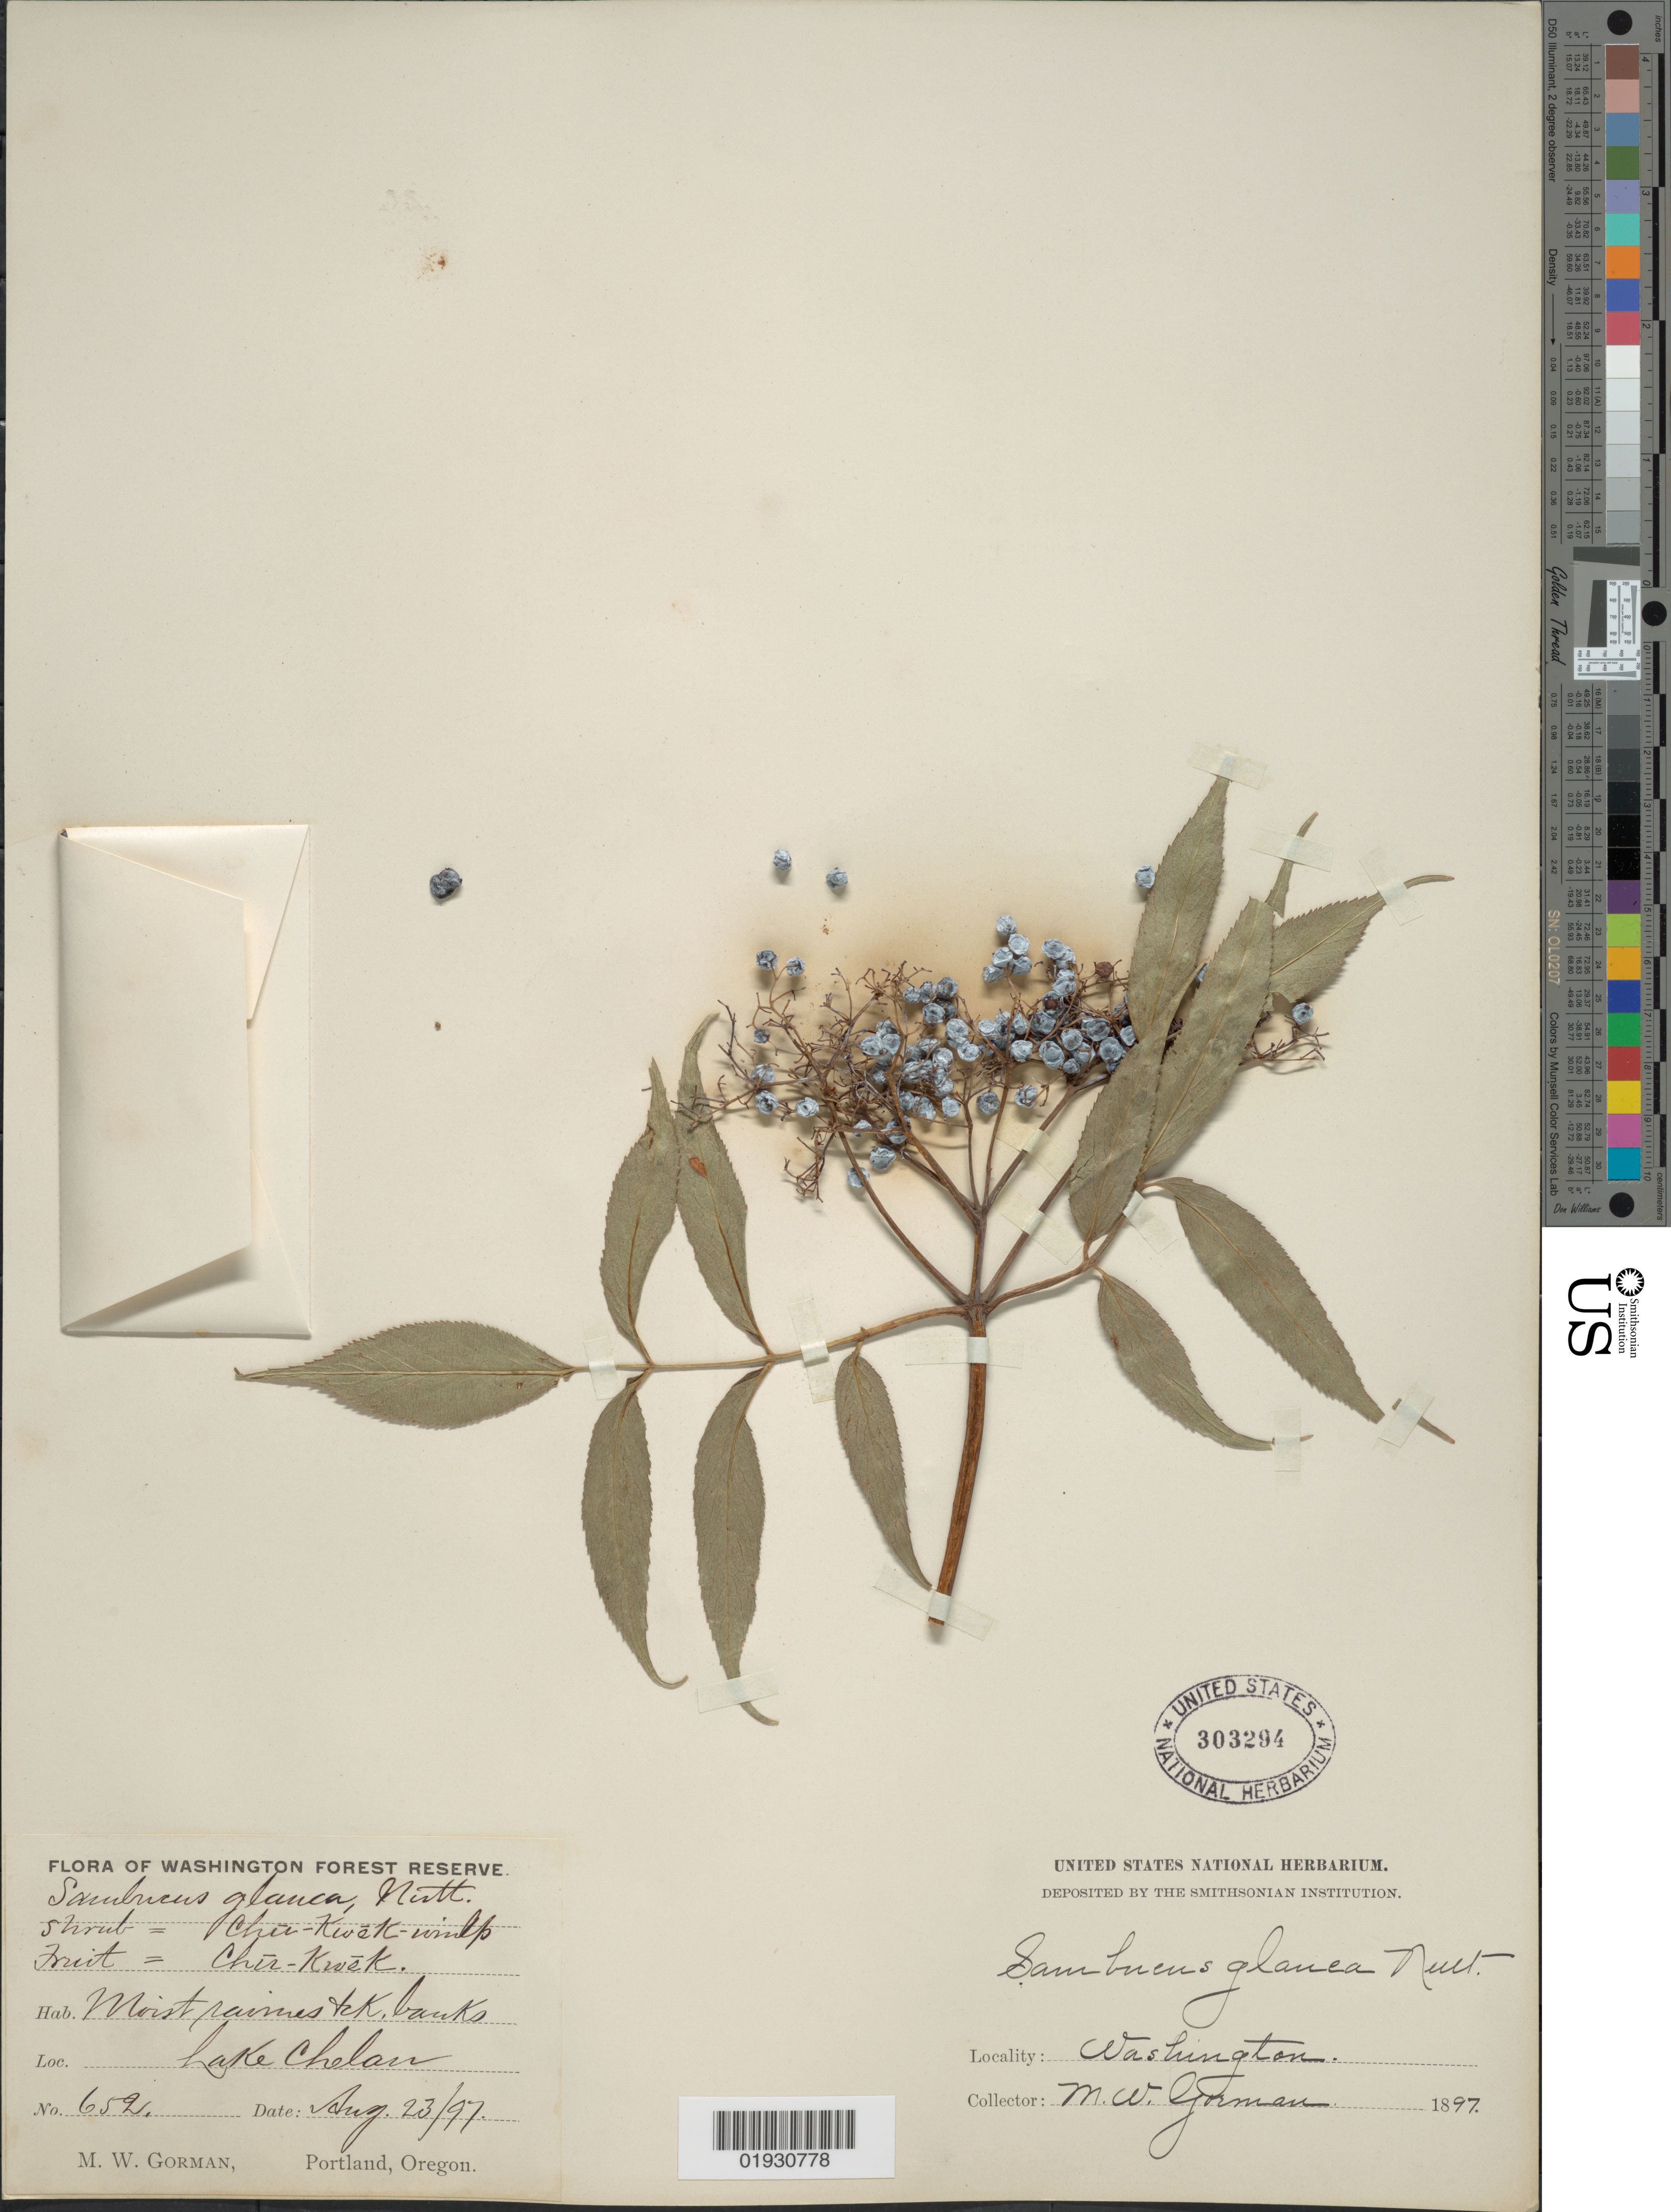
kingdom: Plantae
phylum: Tracheophyta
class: Magnoliopsida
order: Dipsacales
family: Viburnaceae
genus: Sambucus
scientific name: Sambucus cerulea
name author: Raf.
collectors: M. W. Gorman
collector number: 652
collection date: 1897-08-23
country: United States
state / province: Washington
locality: Washington Forest Reserve, Lake Chelan.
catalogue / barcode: US 303294